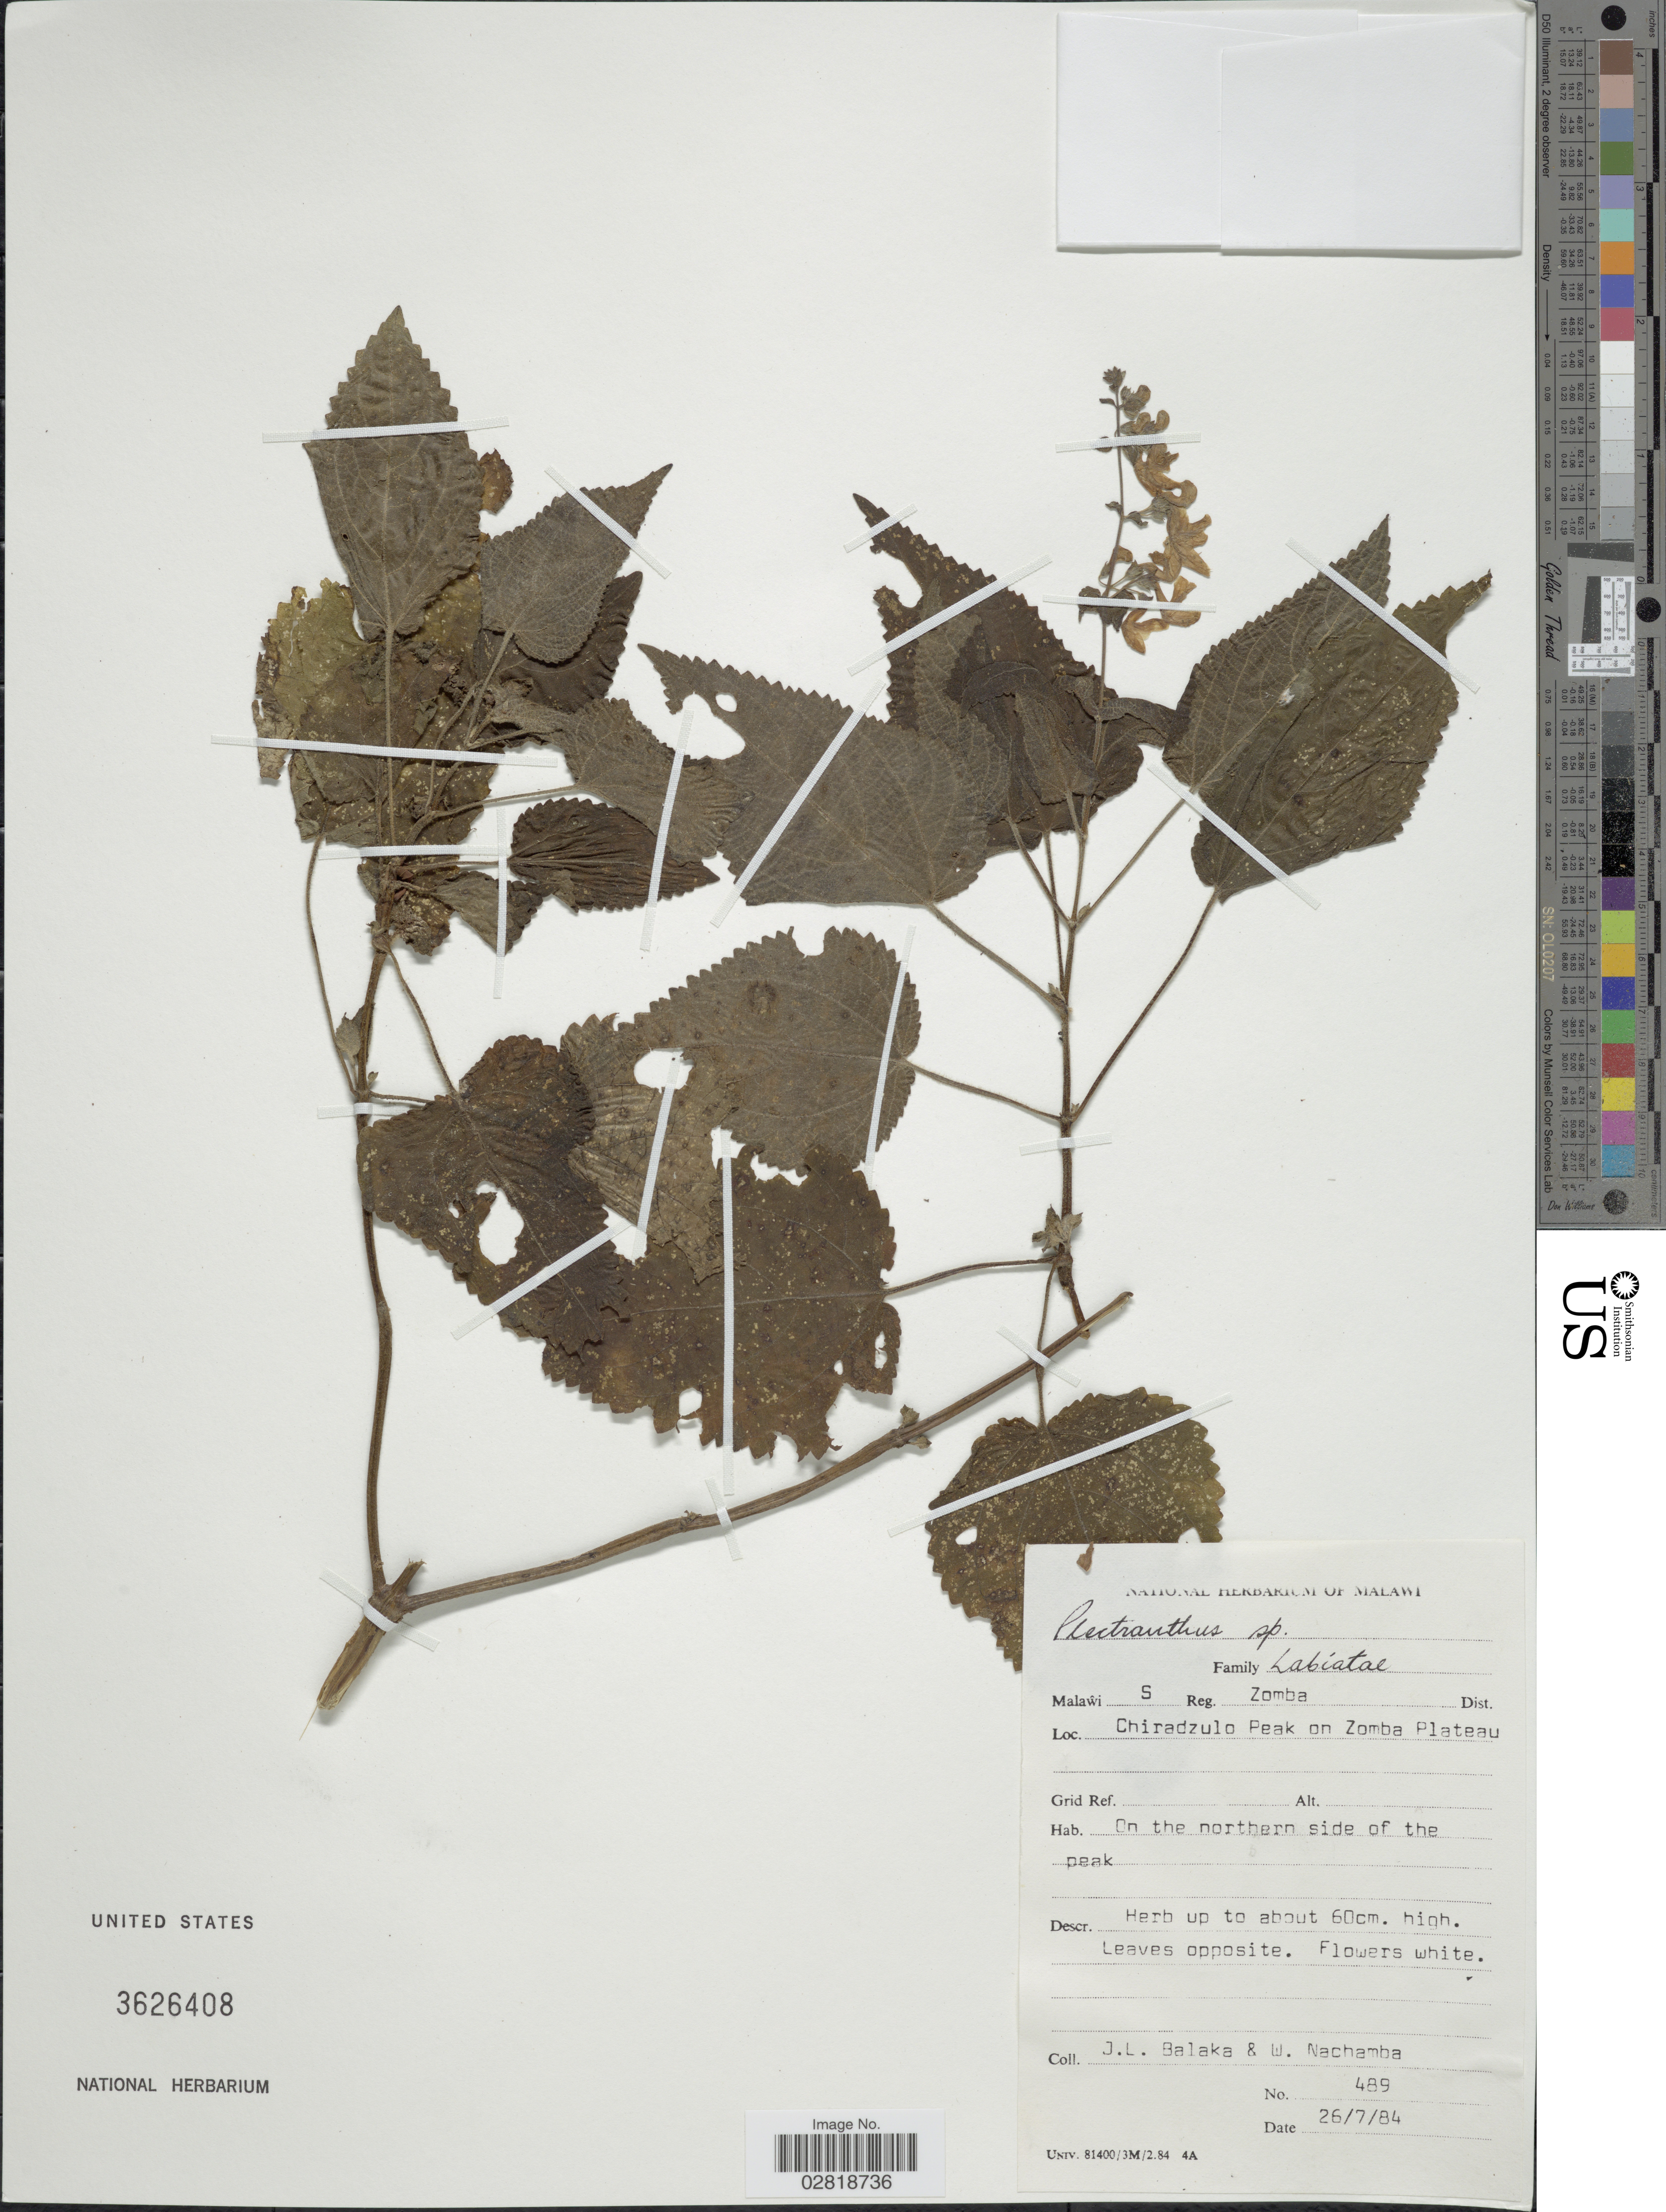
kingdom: Plantae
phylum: Tracheophyta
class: Magnoliopsida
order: Lamiales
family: Lamiaceae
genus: Plectranthus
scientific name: Plectranthus sp.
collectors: J. Balaka & W. Nachamba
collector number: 489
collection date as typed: Transcribed d/m/y: 26/7/84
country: Malawi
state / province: Southern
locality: Malawi S Reg. Zomba Dist. Chiradzulo Peak on Zomba Plateau. On the northern side of the peak.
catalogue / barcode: US 3626408